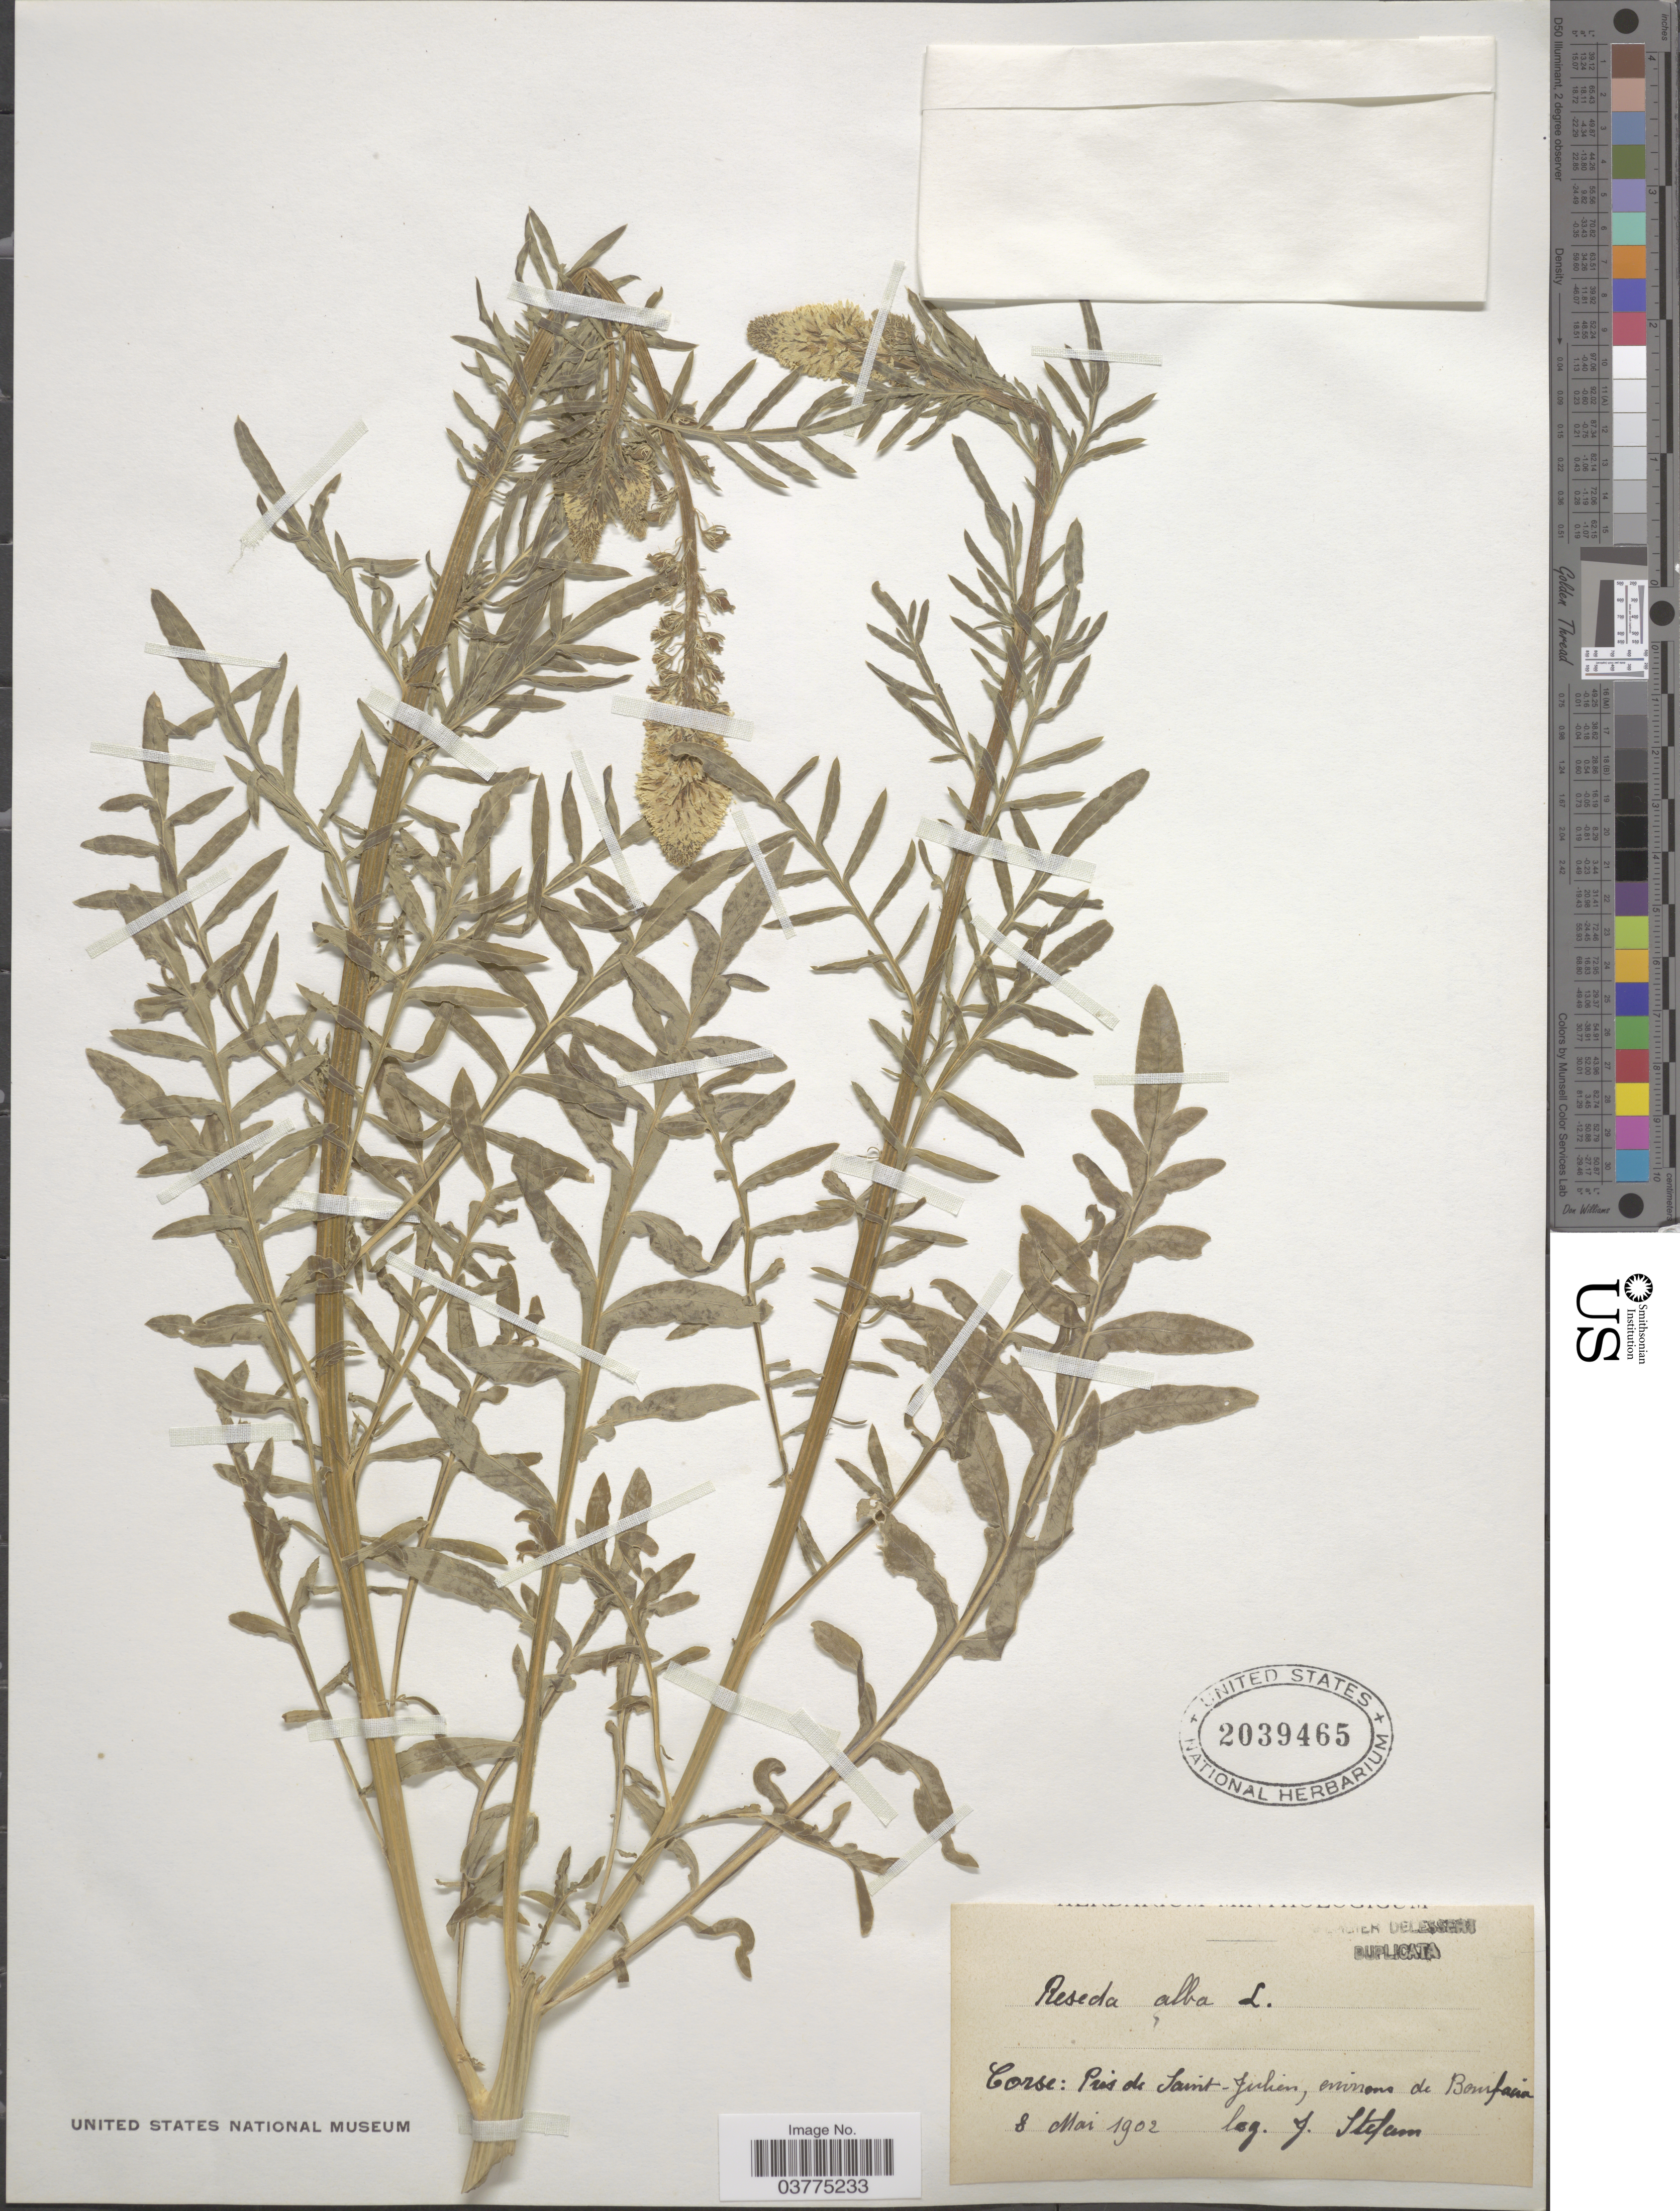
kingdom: Plantae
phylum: Tracheophyta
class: Magnoliopsida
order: Brassicales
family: Resedaceae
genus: Reseda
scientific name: Reseda alba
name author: L.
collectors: J. Stefani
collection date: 1902-05-08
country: France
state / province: Corsica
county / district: Corse-du-Sud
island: Corse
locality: Corse: Pres de Saint-Julien, environs de Bonifacio.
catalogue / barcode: US 2039465